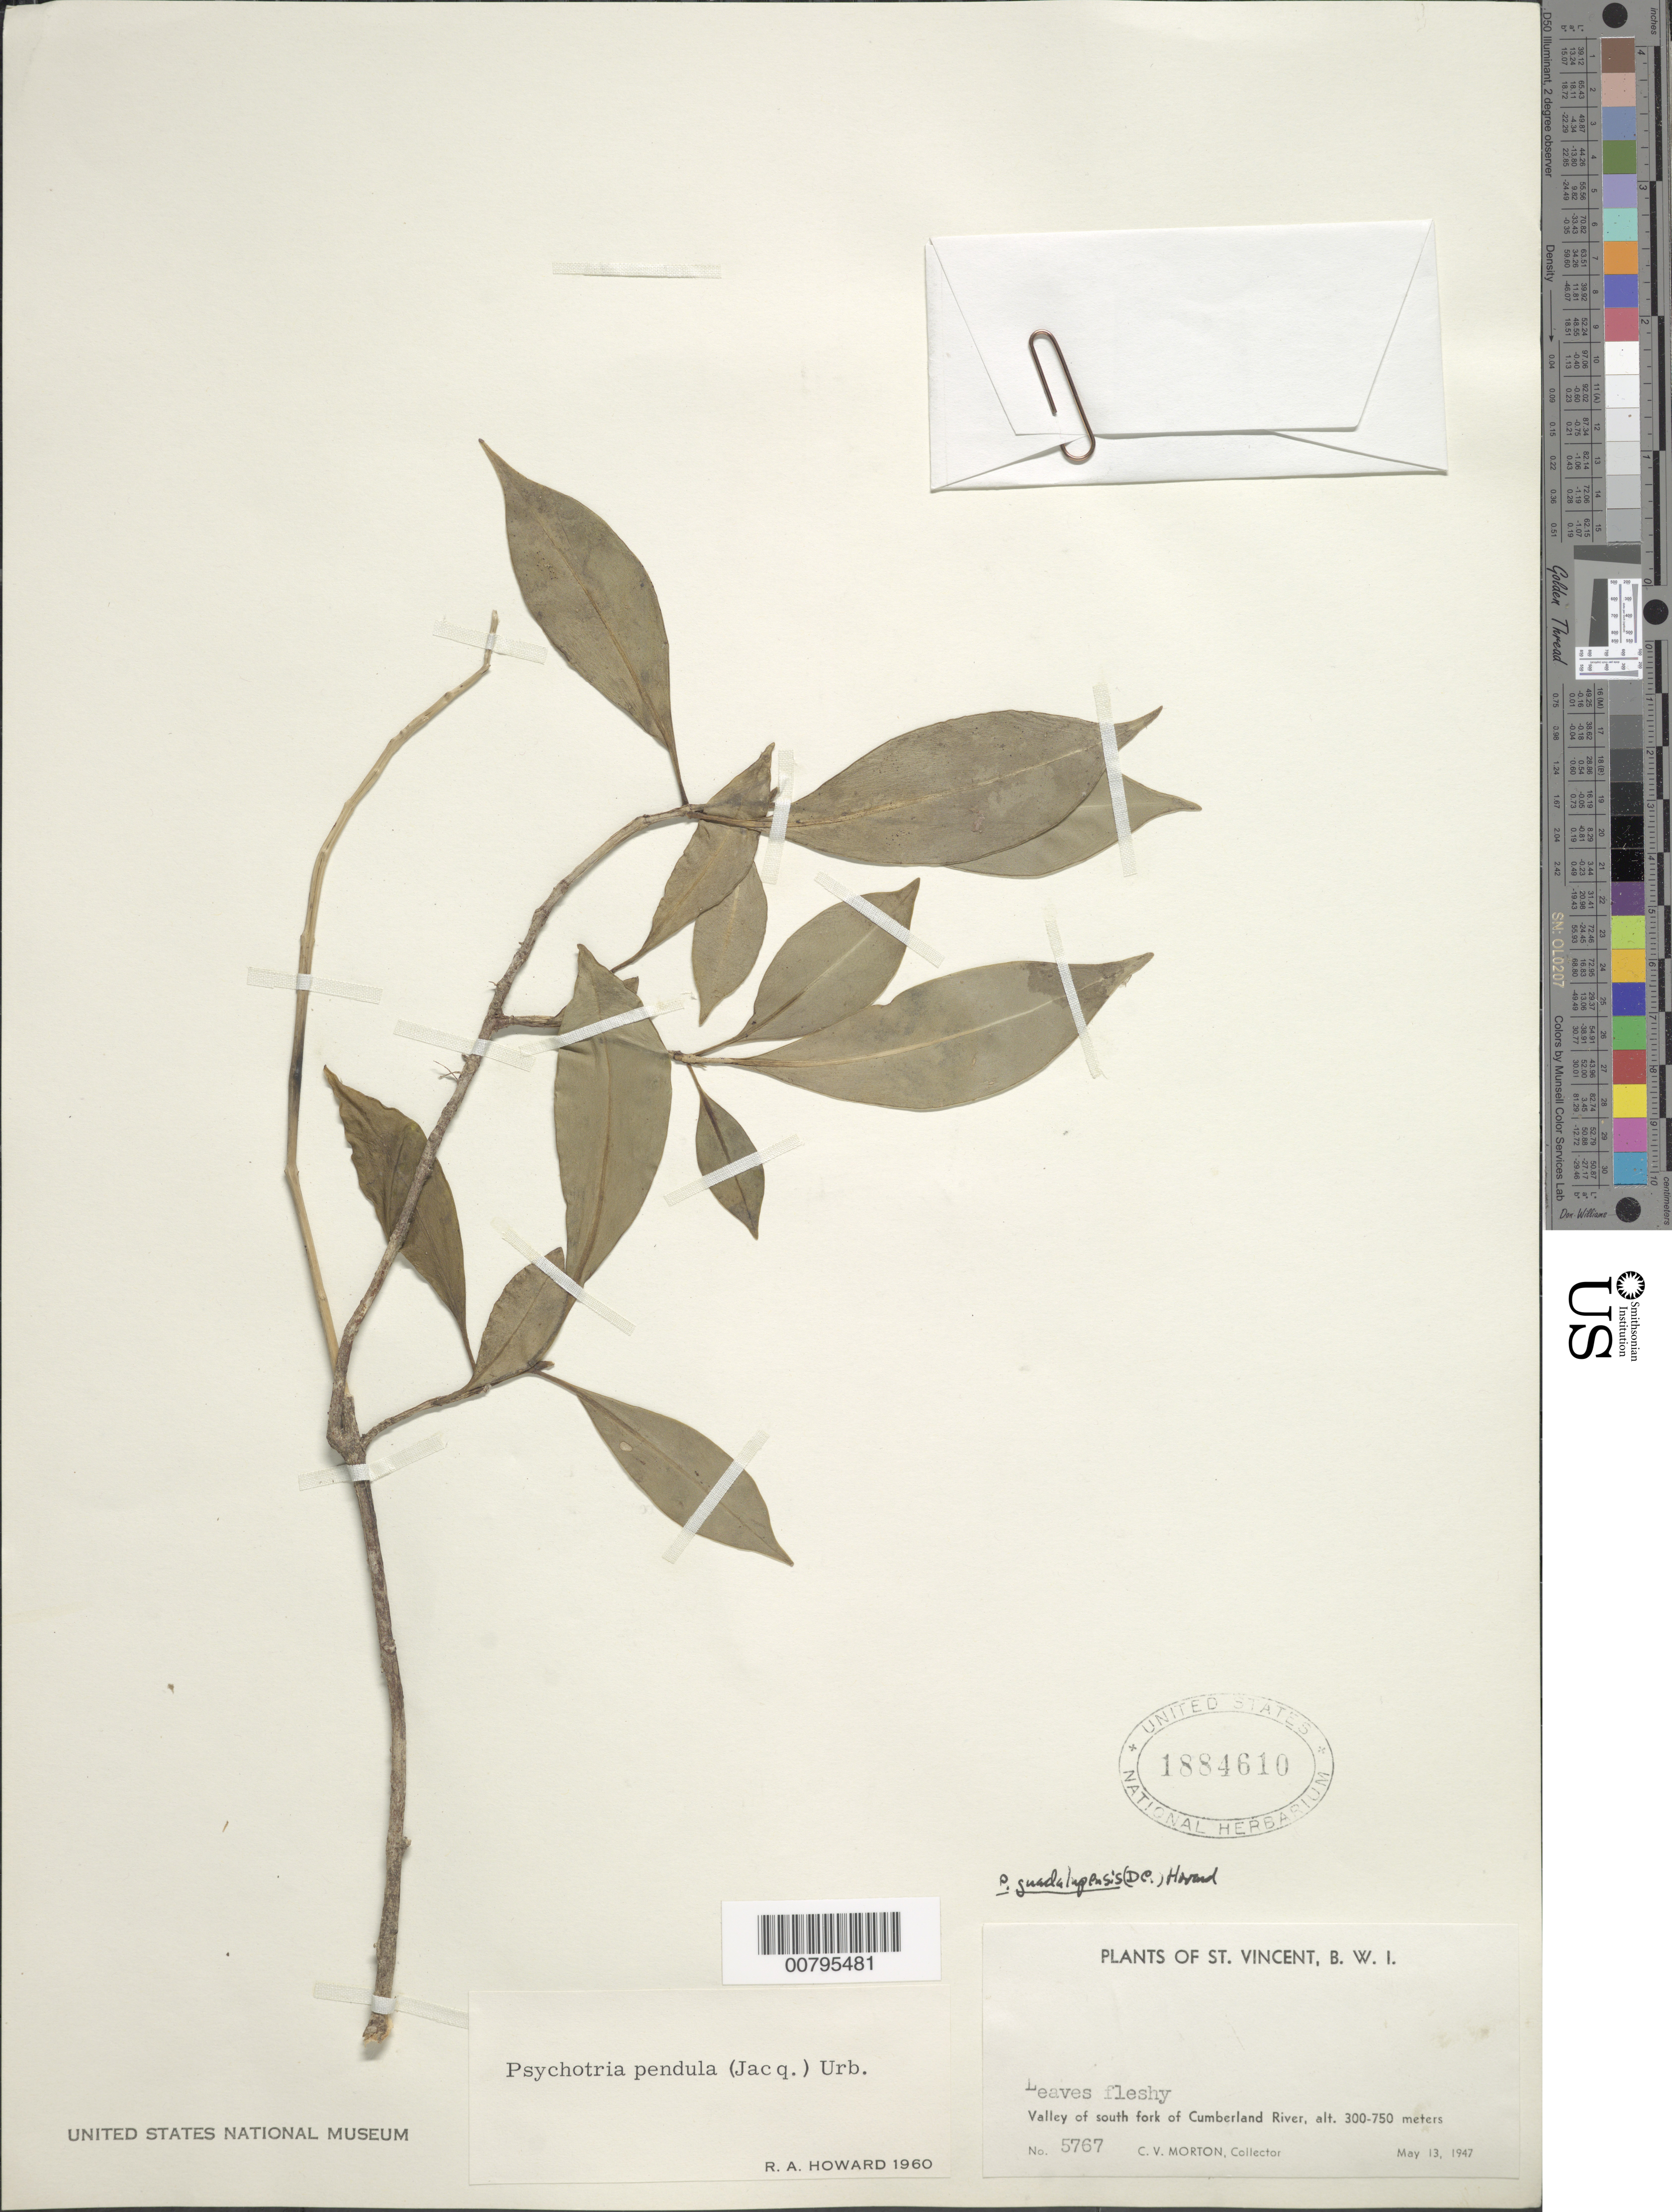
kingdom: Plantae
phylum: Tracheophyta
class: Magnoliopsida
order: Gentianales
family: Rubiaceae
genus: Notopleura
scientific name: Notopleura guadalupensis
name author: (DC.) C.M. Taylor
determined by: Howard, R. A.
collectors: C. V. Morton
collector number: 5767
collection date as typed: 13 May 1947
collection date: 1947-05-13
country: St. Vincent - Grenadines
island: St. Vincent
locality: Valley of south fork of Cumberland River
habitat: River valley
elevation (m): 300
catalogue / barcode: US 1884610